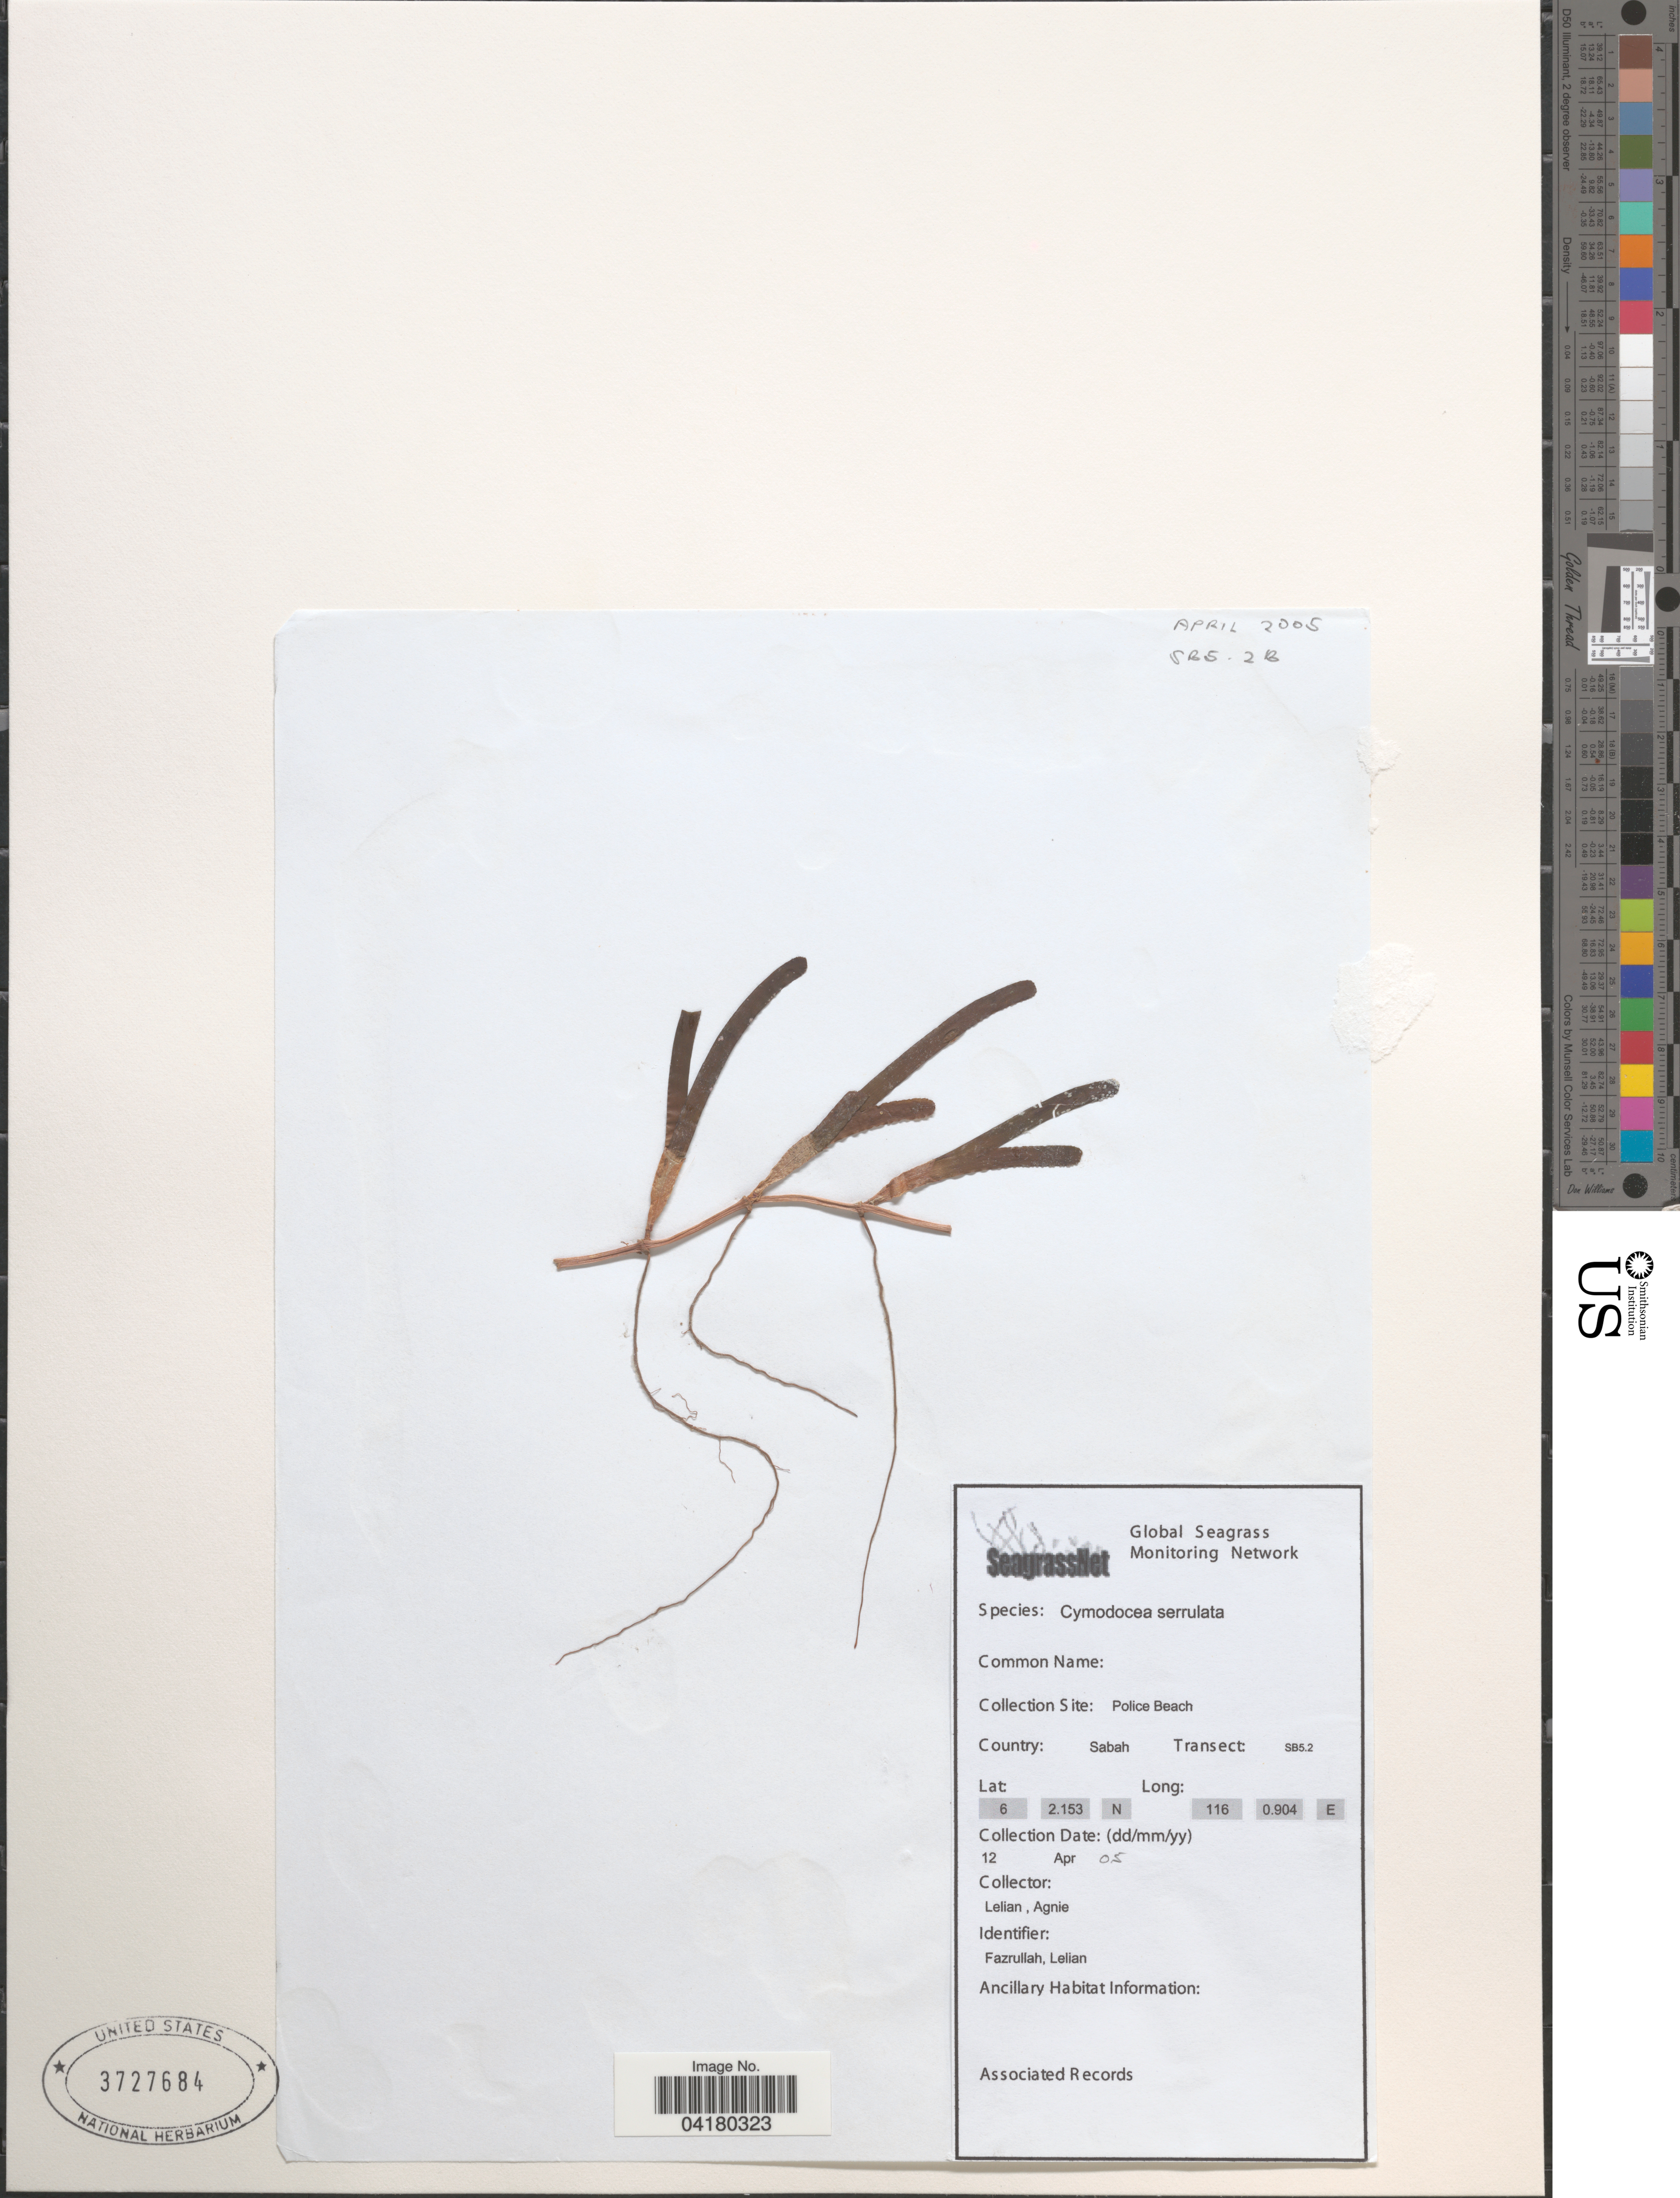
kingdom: Plantae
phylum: Tracheophyta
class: Liliopsida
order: Alismatales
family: Cymodoceaceae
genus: Cymodocea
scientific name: Cymodocea serrulata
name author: (R. Br.) Magnus & Ashers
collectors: Lelian & Agnie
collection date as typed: Transcribed d/m/y: 12/4/5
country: Malaysia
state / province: Sabah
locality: Police Beach. Transect: SB5.2.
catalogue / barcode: US 3727684